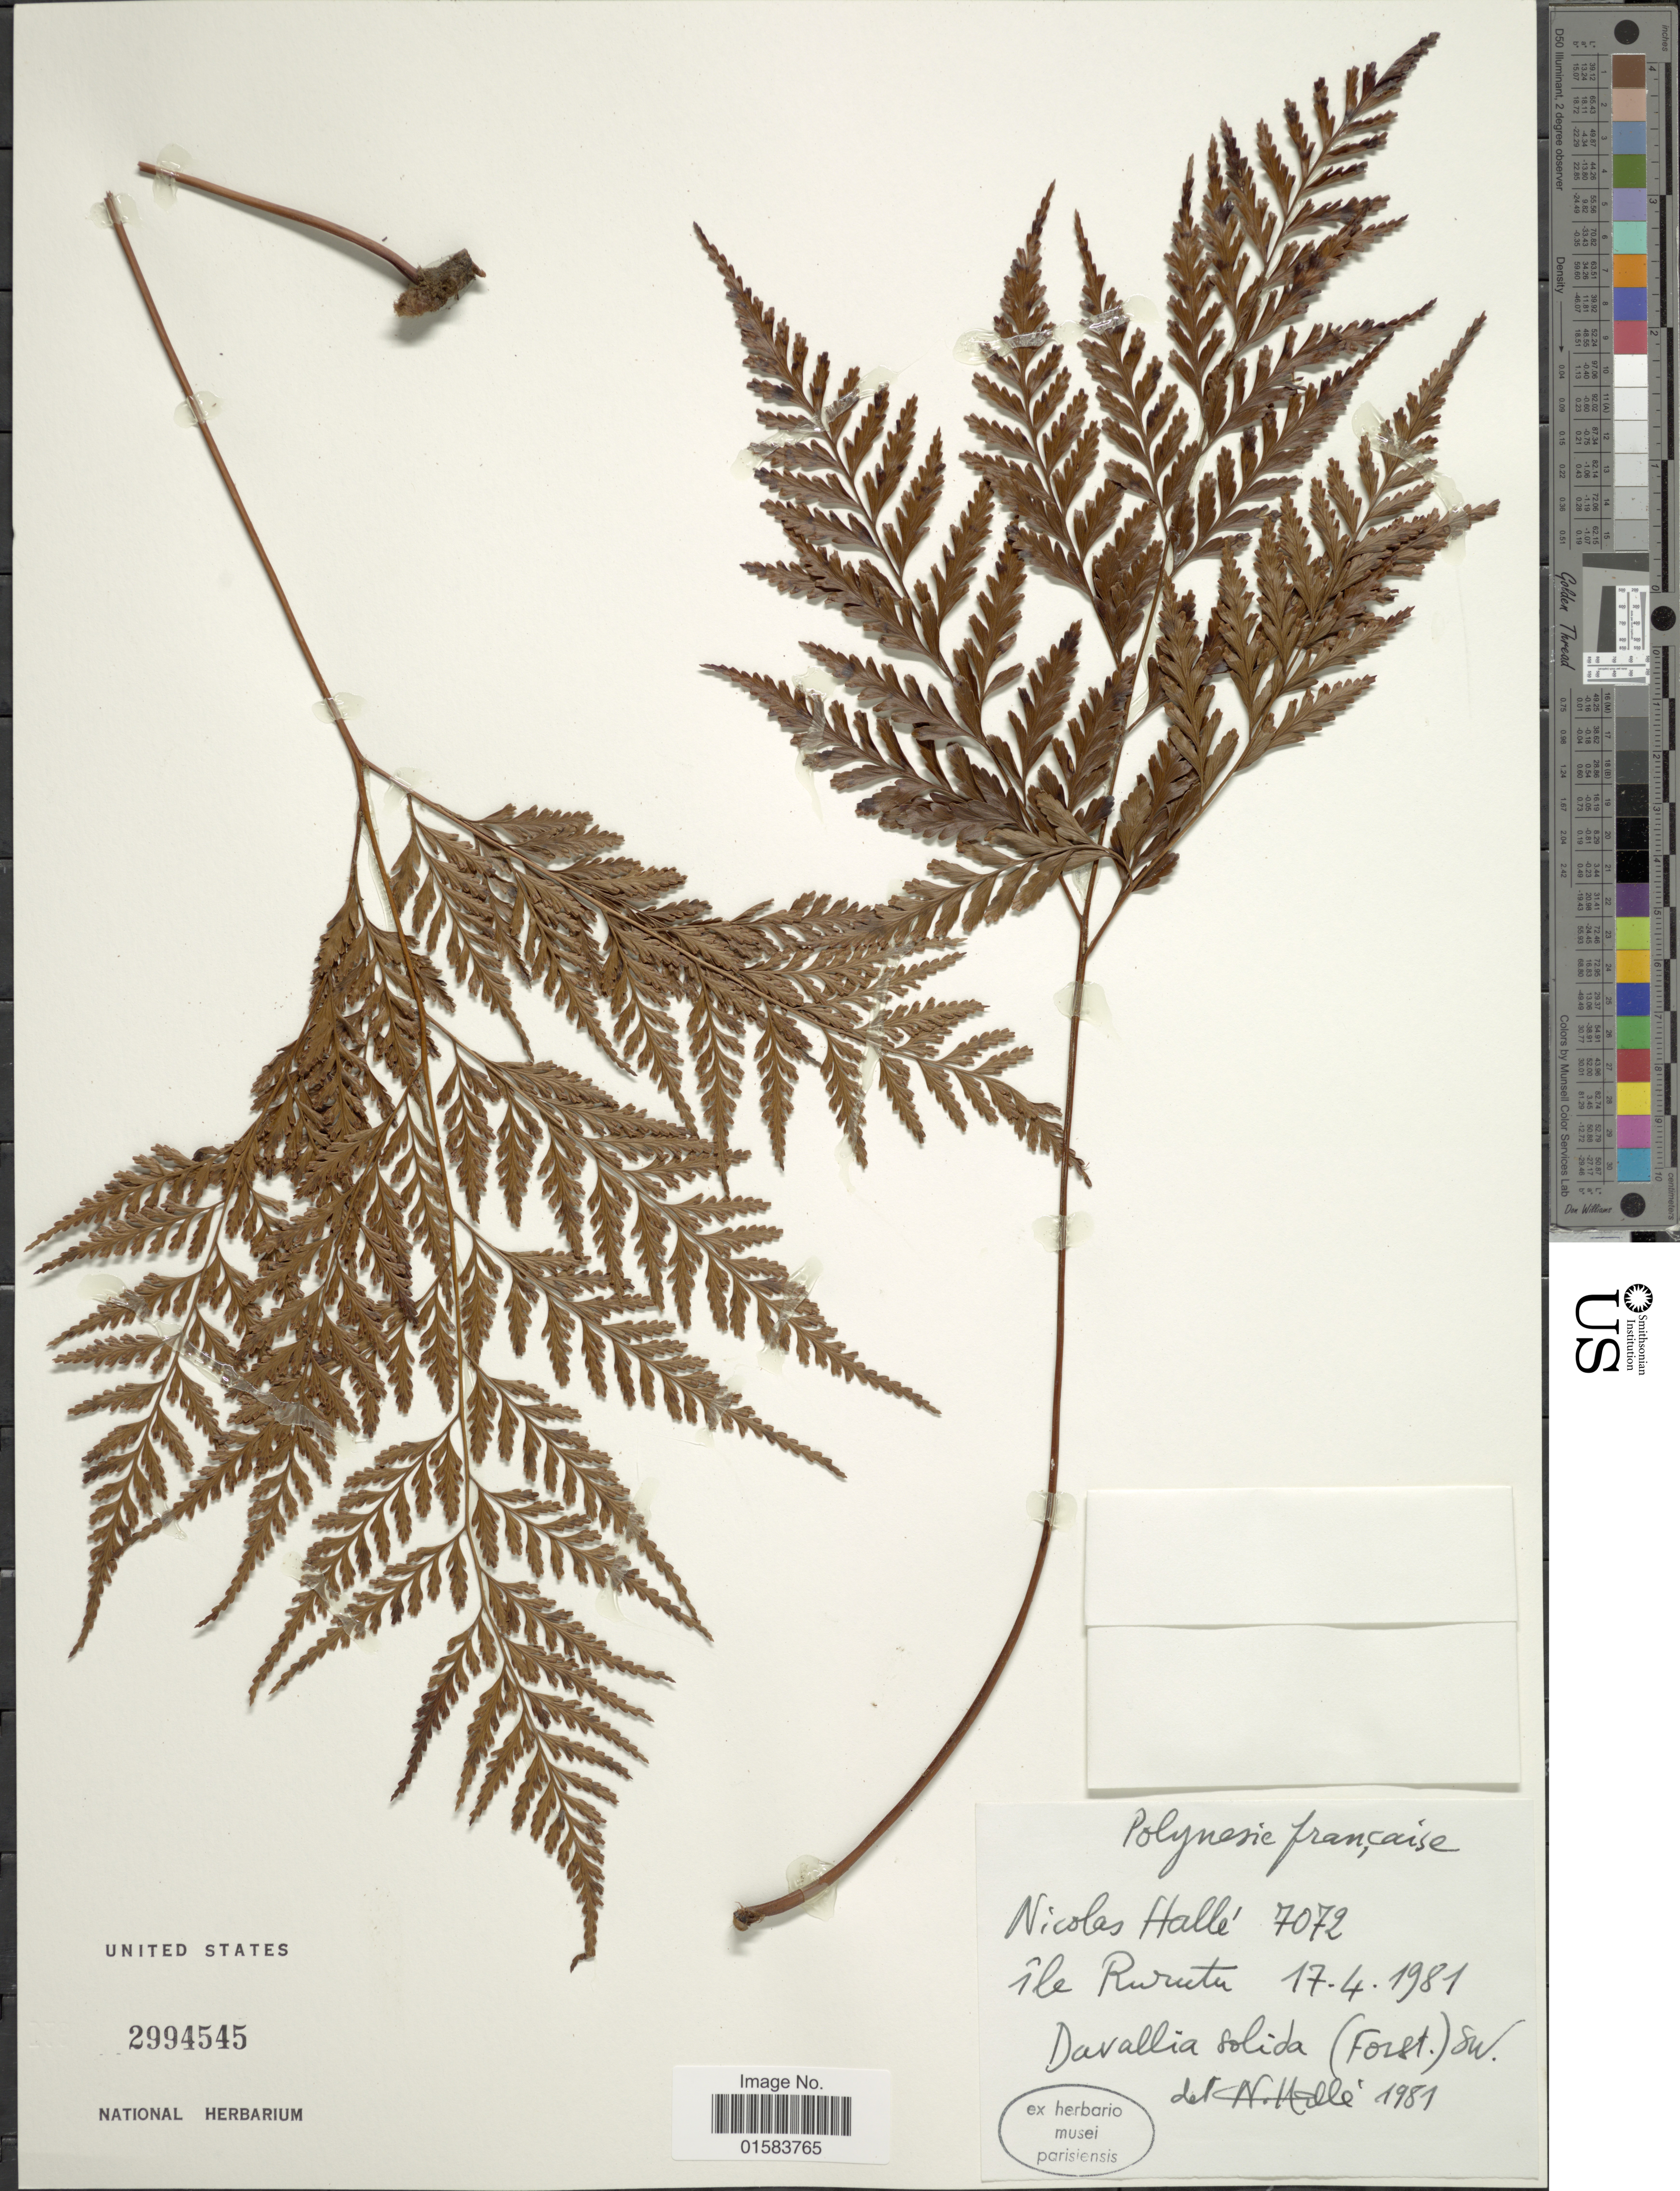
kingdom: Plantae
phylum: Tracheophyta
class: Polypodiopsida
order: Polypodiales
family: Davalliaceae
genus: Davallia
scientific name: Davallia solida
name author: (G. Forst.) Sw.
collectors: N. Hallé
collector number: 7072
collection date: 1981-04-17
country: French Polynesia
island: Rurutu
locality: Rurutu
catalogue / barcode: US 2994545